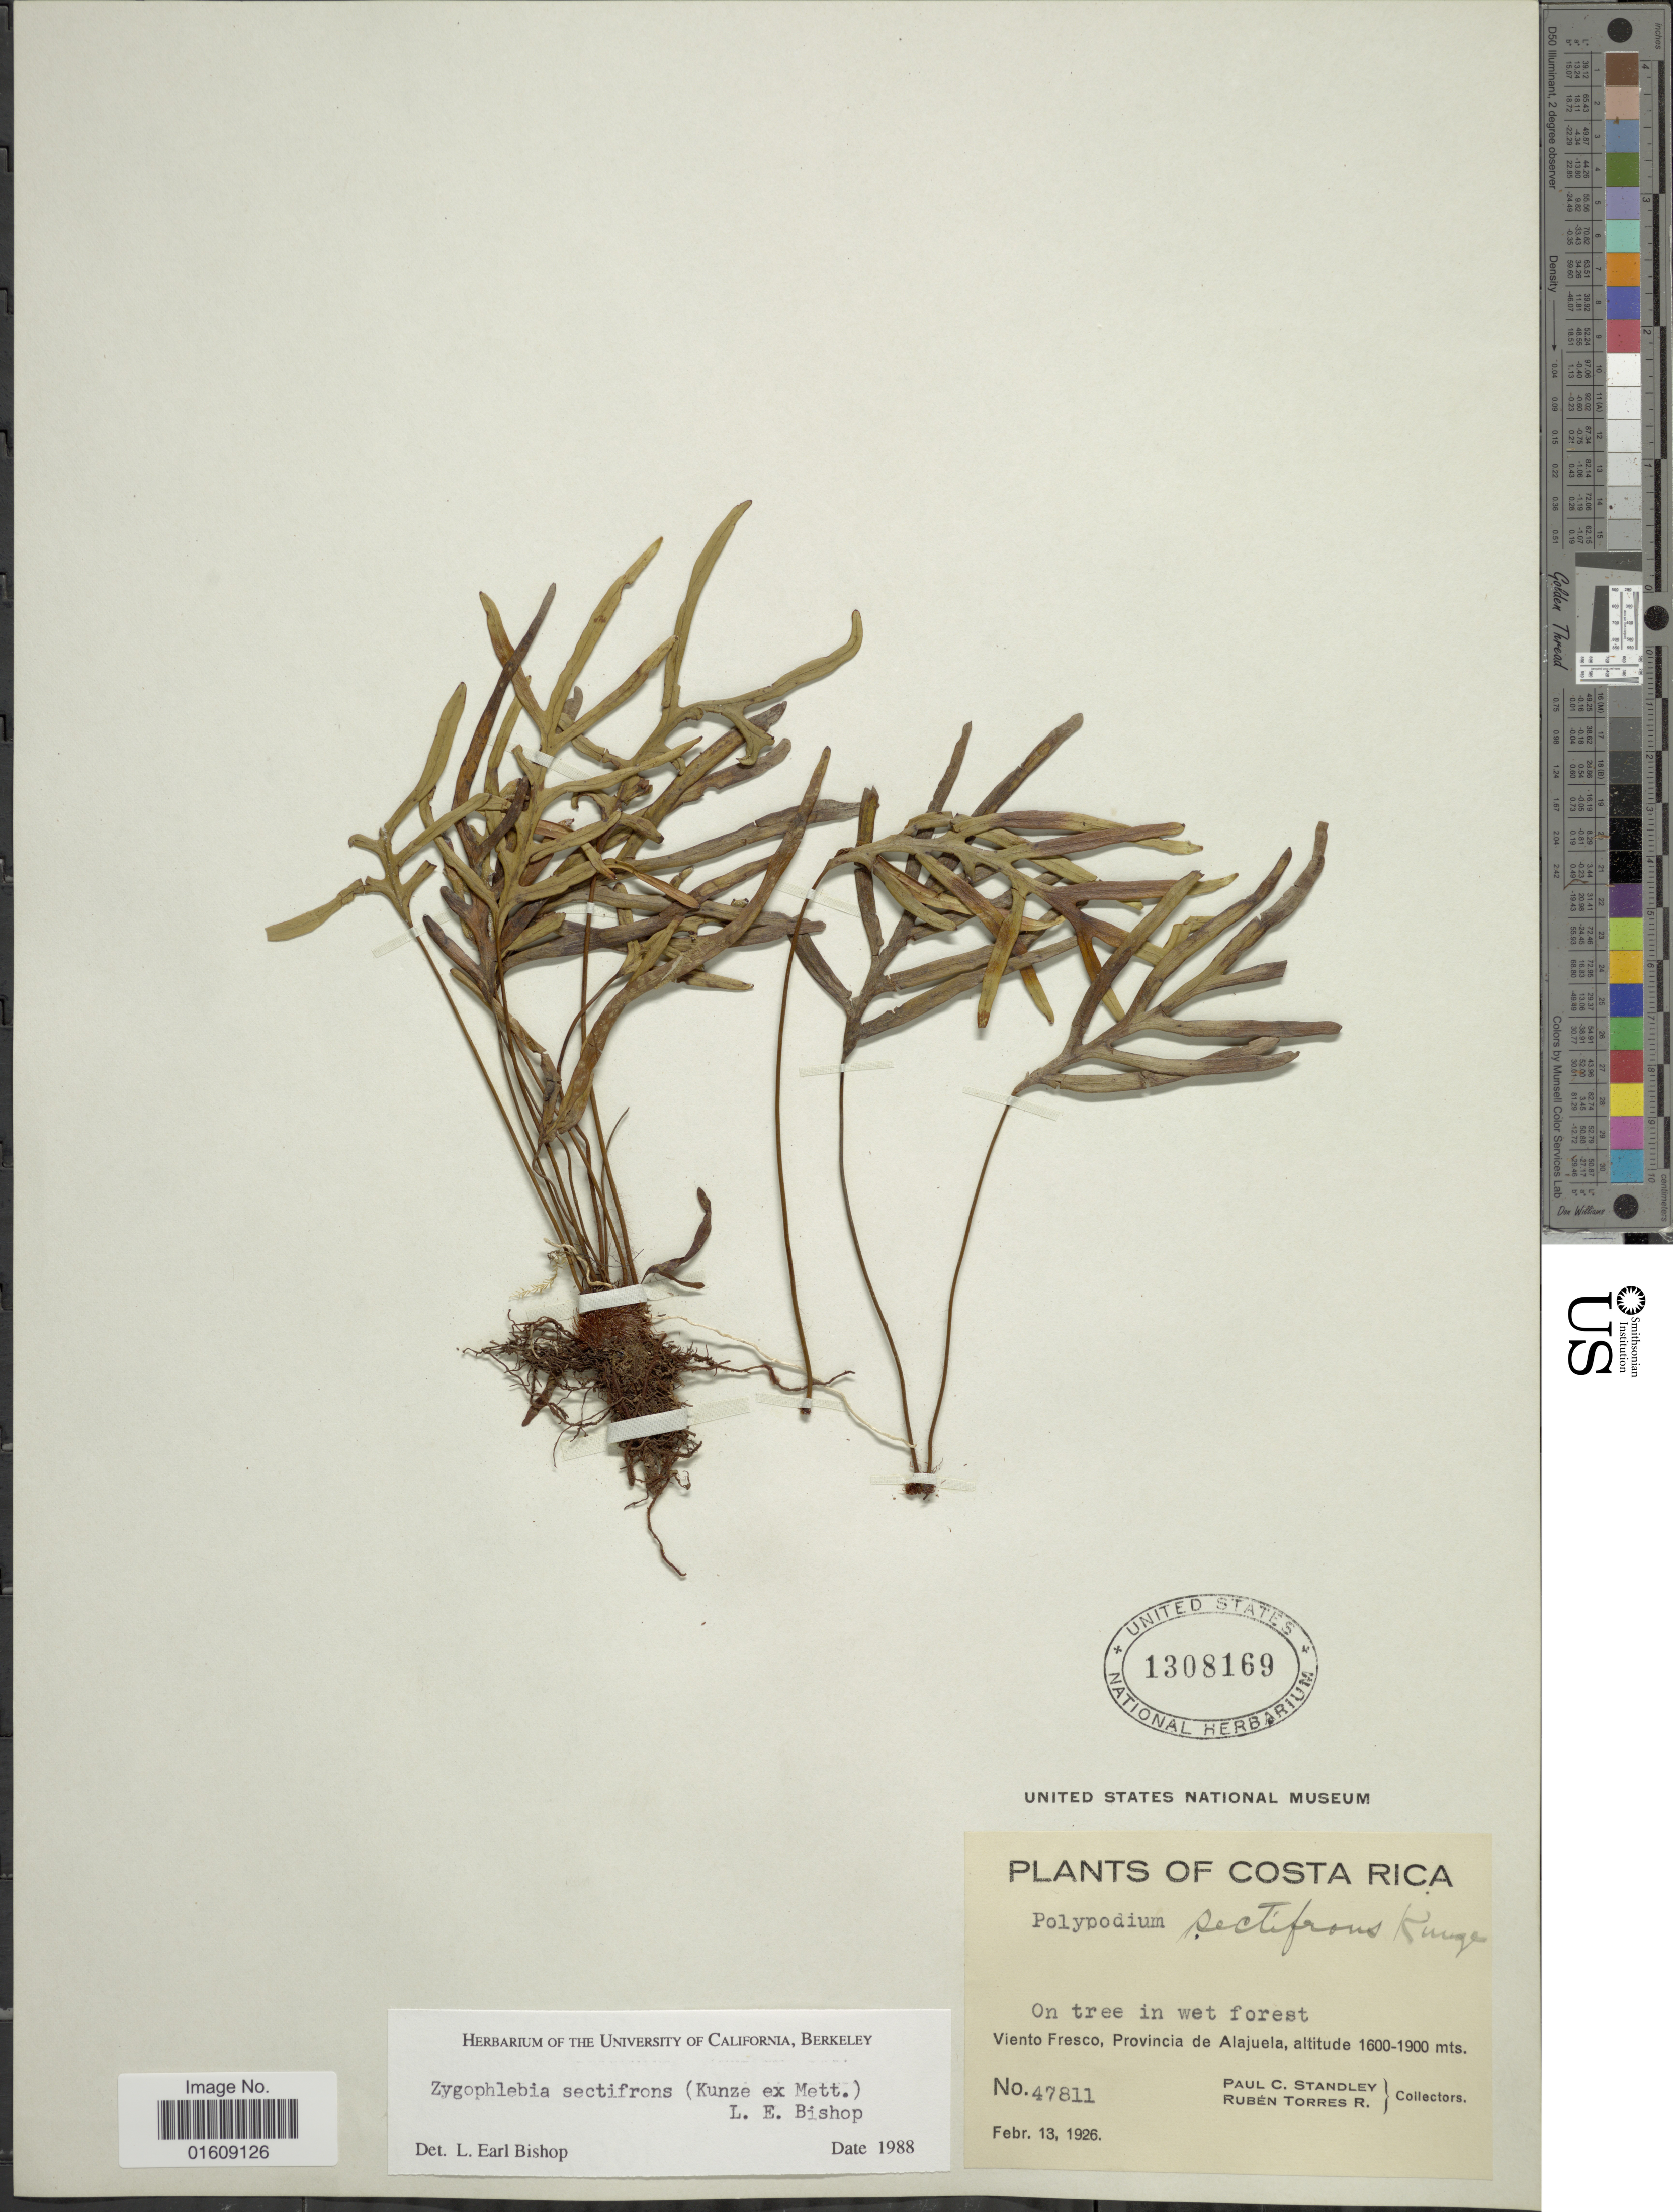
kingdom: Plantae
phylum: Tracheophyta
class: Polypodiopsida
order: Polypodiales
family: Polypodiaceae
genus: Zygophlebia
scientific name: Zygophlebia sectifrons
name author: (Kunze ex Mett.) L.E. Bishop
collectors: P. C. Standley & R. Torres Rojas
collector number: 47811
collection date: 1926-02-13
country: Costa Rica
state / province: Alajuela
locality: Costa Rica, Viento Fresco, Provincia de Alajuela.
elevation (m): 1600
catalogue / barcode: US 1308169